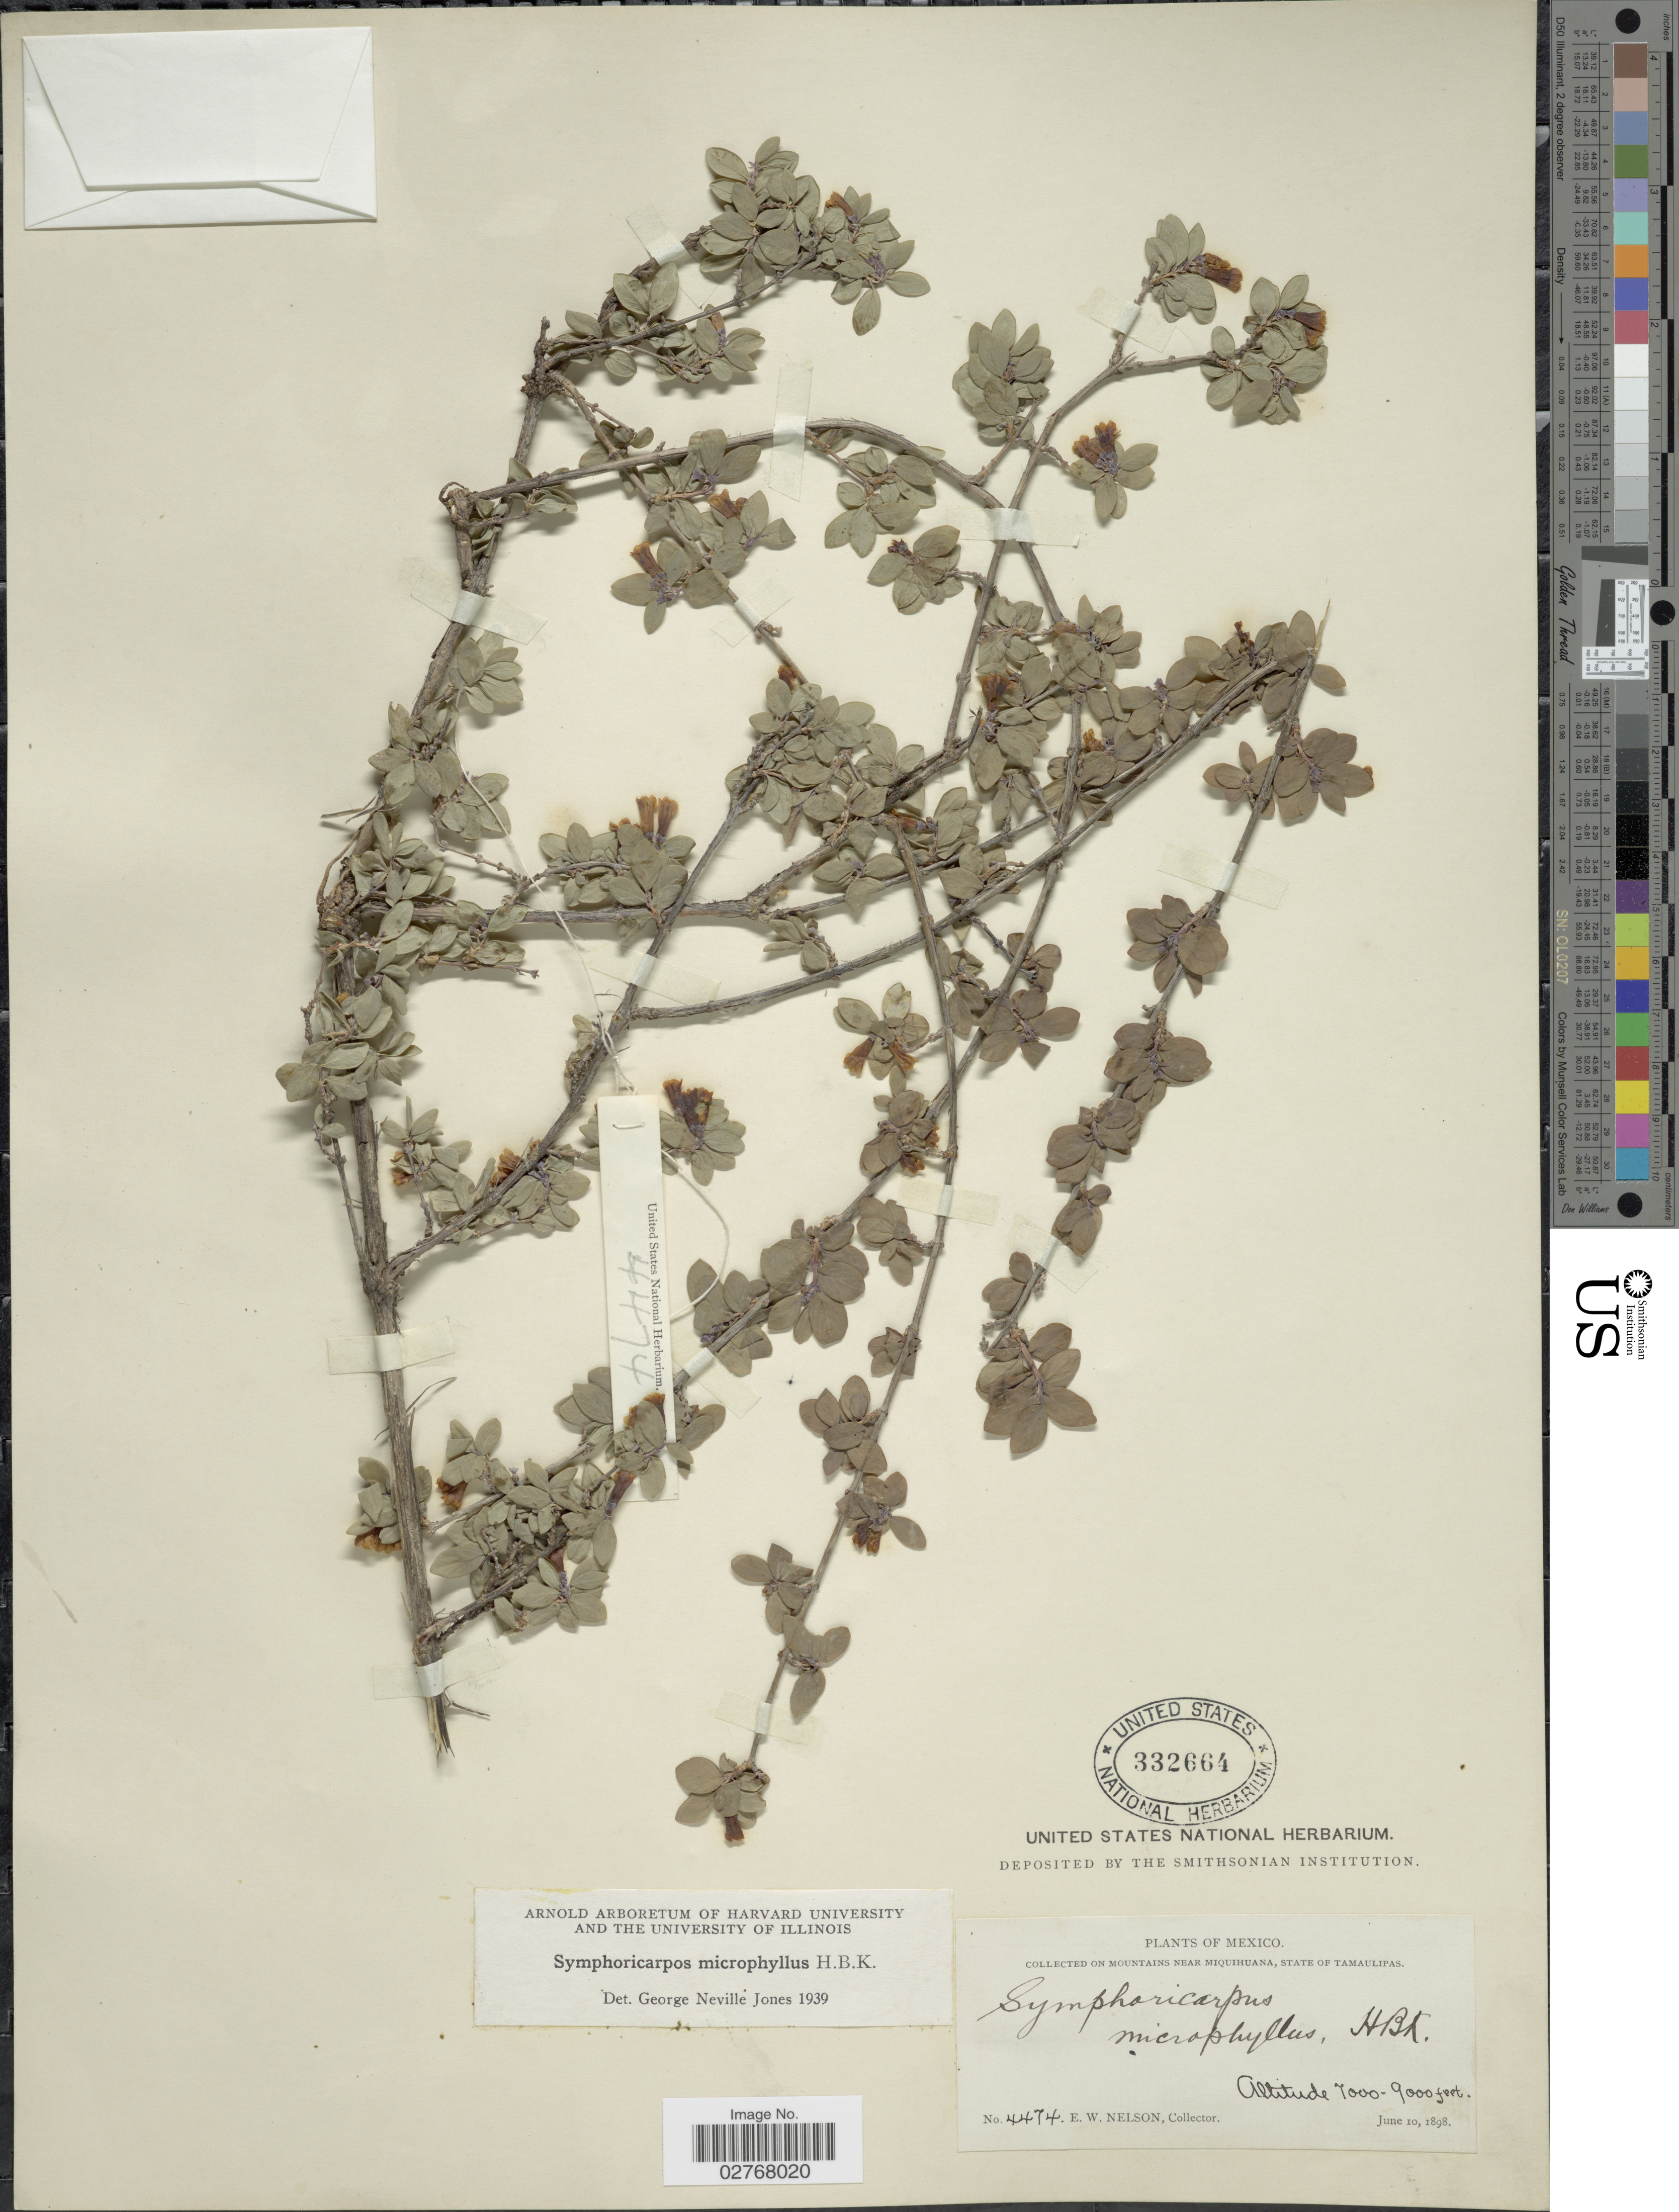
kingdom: Plantae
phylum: Tracheophyta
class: Magnoliopsida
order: Dipsacales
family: Caprifoliaceae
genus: Symphoricarpos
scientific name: Symphoricarpos microphyllus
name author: Kunth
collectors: E. W. Nelson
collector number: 4474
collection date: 1898-06-10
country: Mexico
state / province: Tamaulipas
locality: On Mountains near Miquihuana.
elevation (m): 2134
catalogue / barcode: US 332664